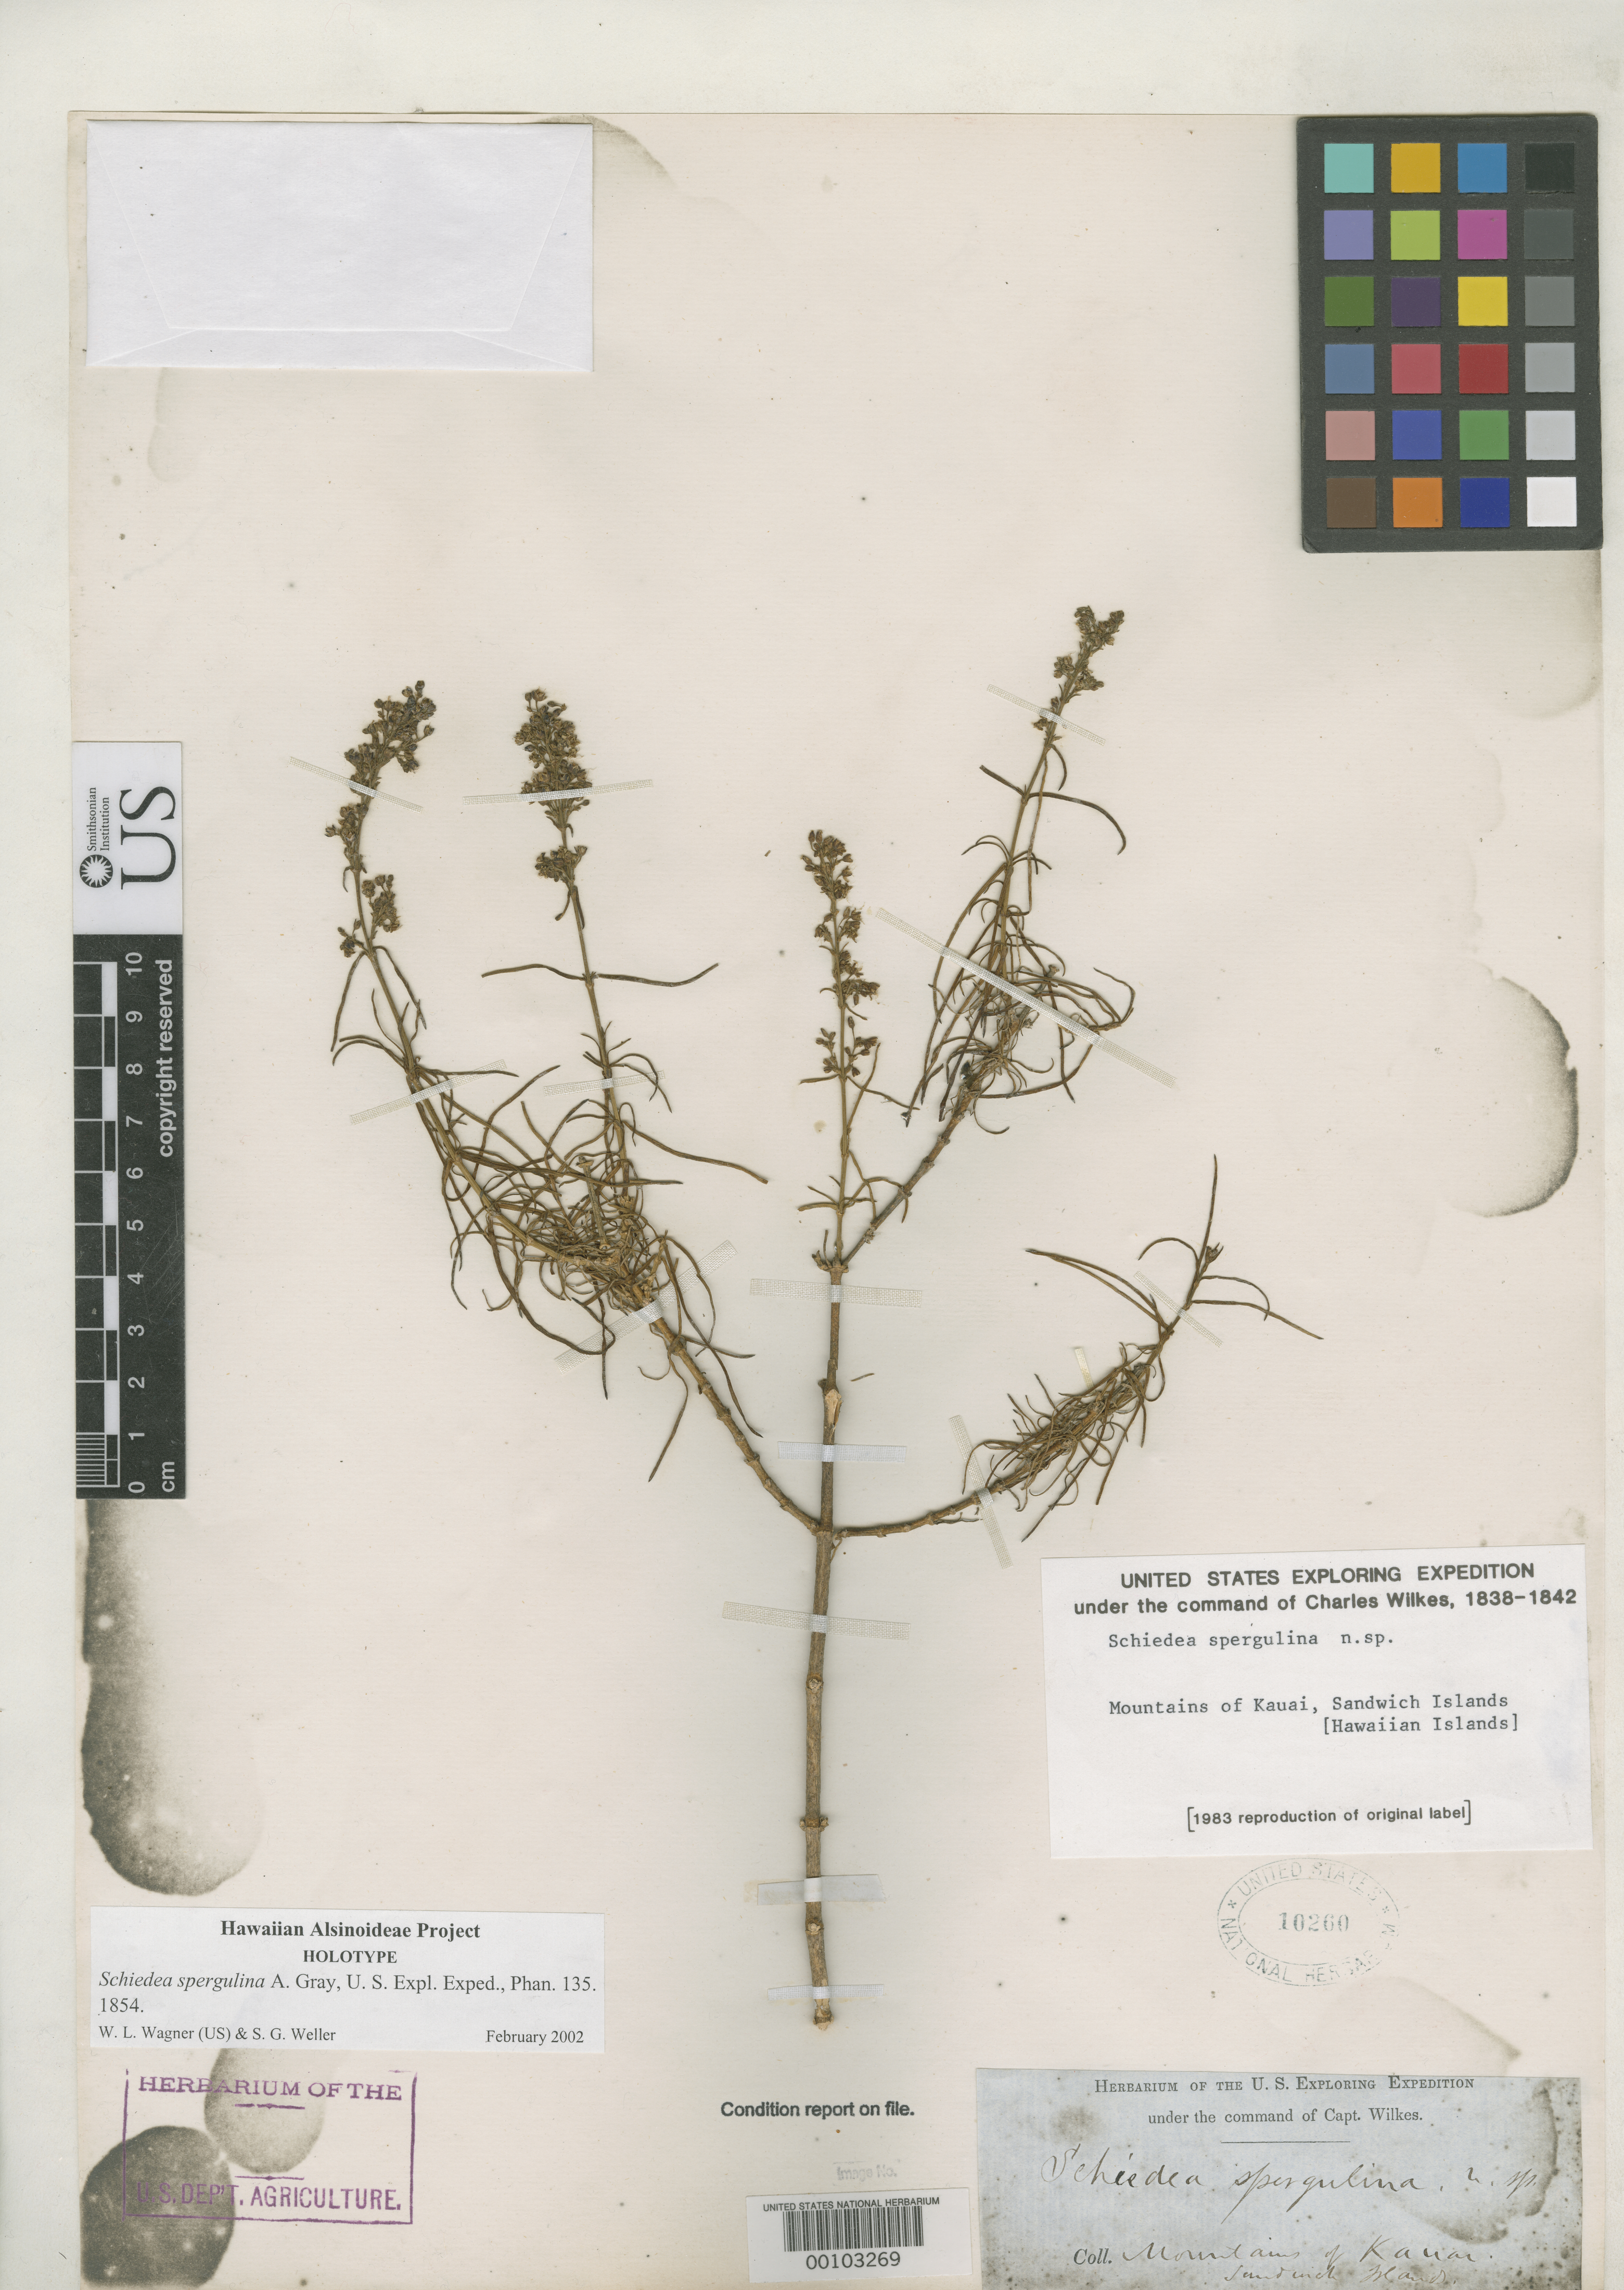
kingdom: Plantae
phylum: Tracheophyta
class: Magnoliopsida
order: Caryophyllales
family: Caryophyllaceae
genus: Schiedea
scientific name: Schiedea spergulina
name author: A. Gray in Wilkes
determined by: Wagner, W. L.; Weller, Stephen G.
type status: Holotype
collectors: Wilkes Explor. Exped.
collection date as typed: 1838 to -- --- 1842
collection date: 1838/1842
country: United States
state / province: Hawaii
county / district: Kauai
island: Kaua'i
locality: Mountains of Kauai, Sandwich Islands.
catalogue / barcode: US 10260